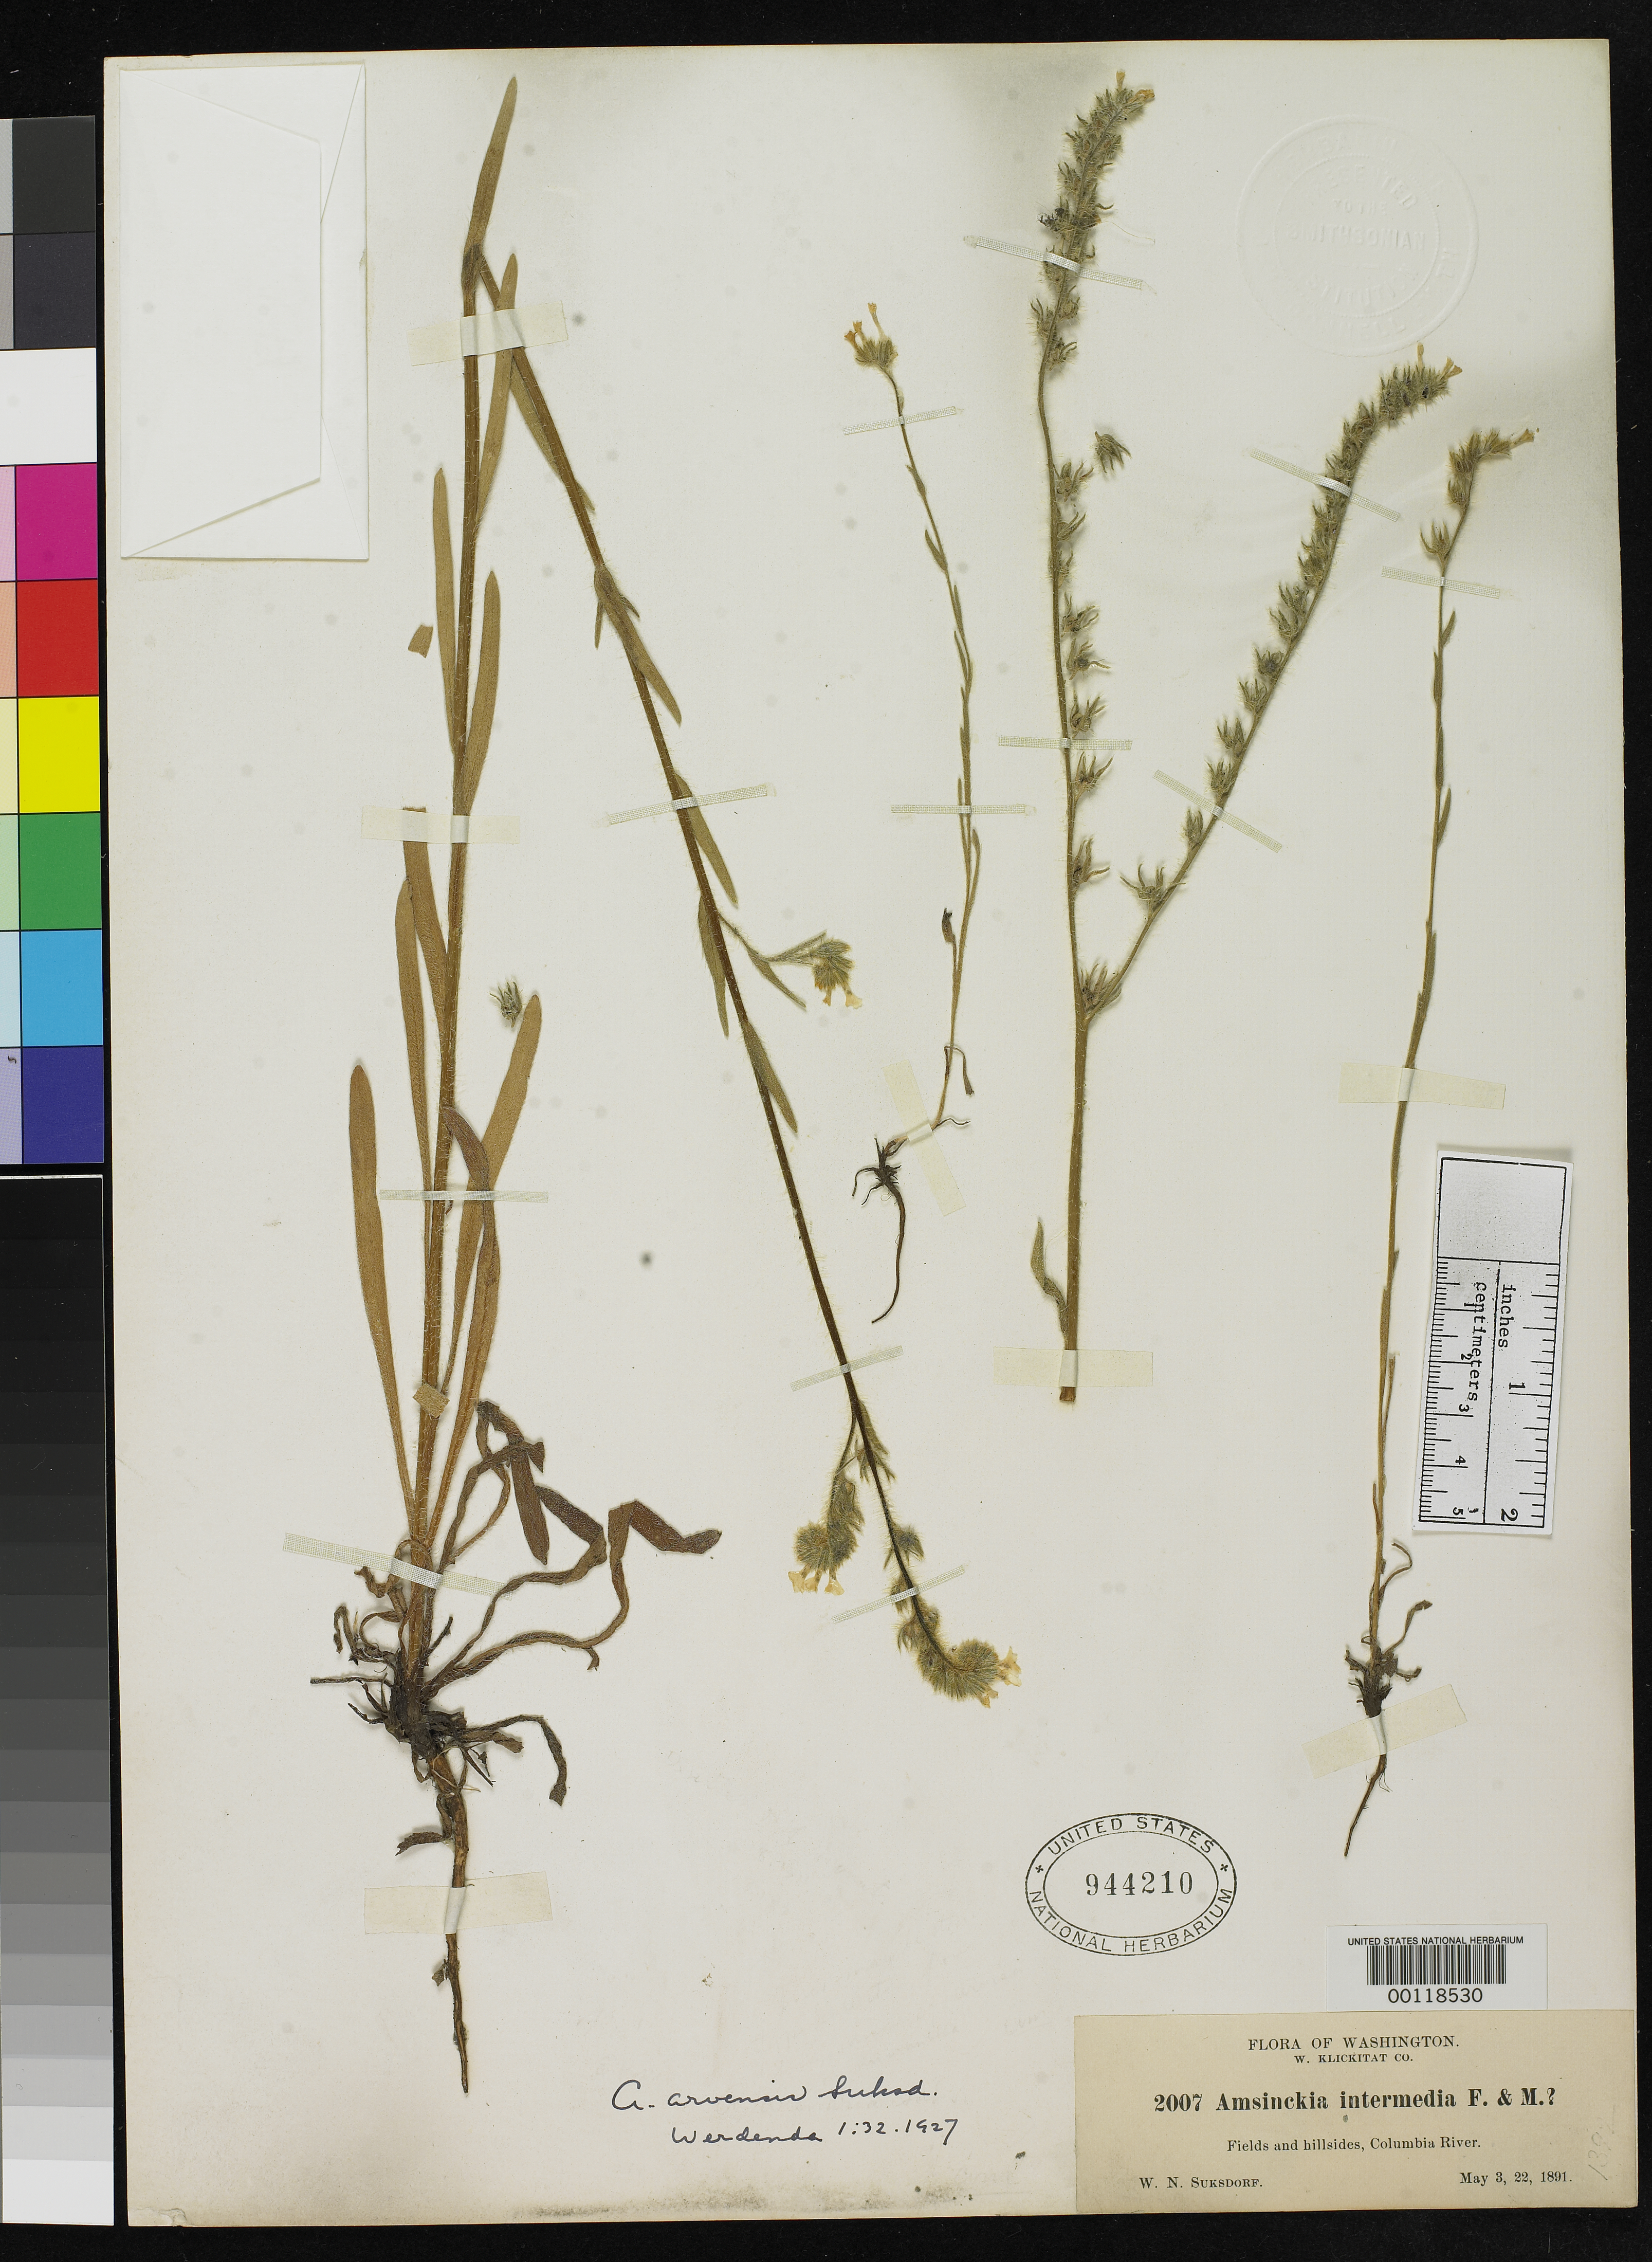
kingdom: Plantae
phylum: Tracheophyta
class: Magnoliopsida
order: Boraginales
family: Boraginaceae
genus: Amsinckia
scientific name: Amsinckia arvensis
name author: Suksd.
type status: Isotype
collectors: W. N. Suksdorf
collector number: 2007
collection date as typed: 03 May 1891 to 22 May 1891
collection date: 1891-05-03/1891-05-22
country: United States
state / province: Washington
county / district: Klickitat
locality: Bingen.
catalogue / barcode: US 944210